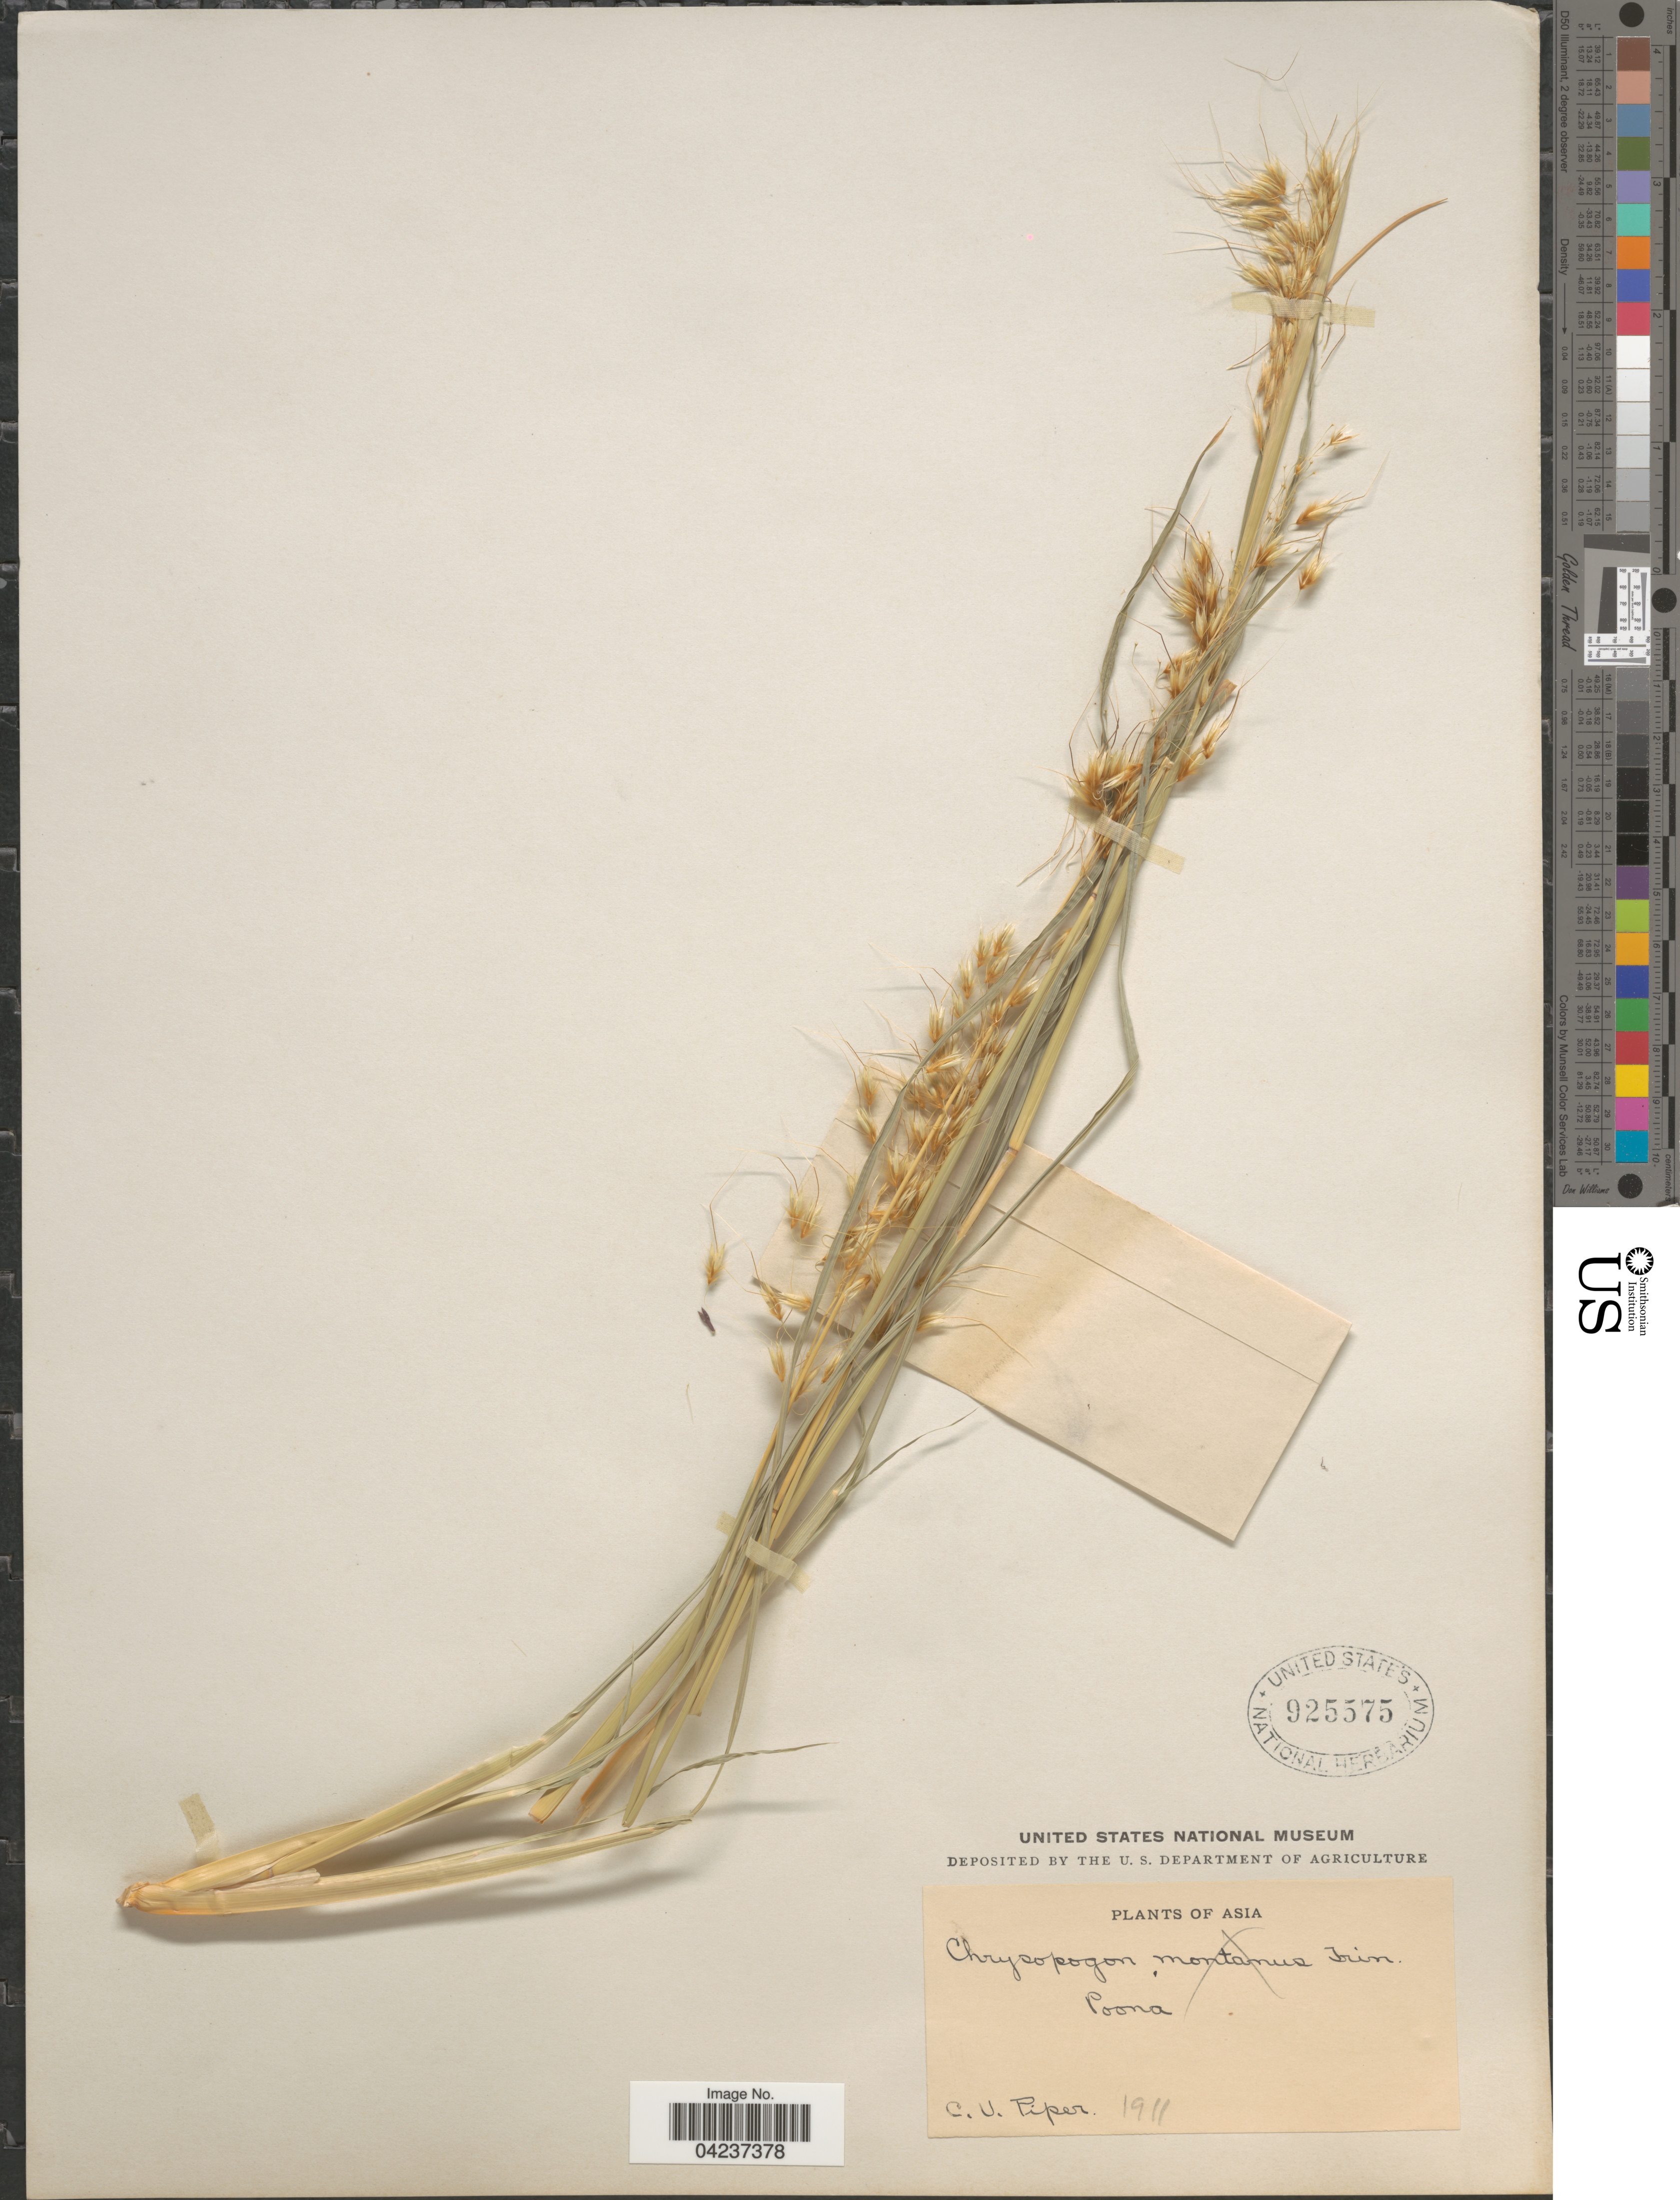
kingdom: Plantae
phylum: Tracheophyta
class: Liliopsida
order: Poales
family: Poaceae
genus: Chrysopogon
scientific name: Chrysopogon nodulibarbis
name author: (Hochst. ex Steud.) Henr.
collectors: C. V. Piper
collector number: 1911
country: India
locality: Asia. Poona.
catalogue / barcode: US 925575